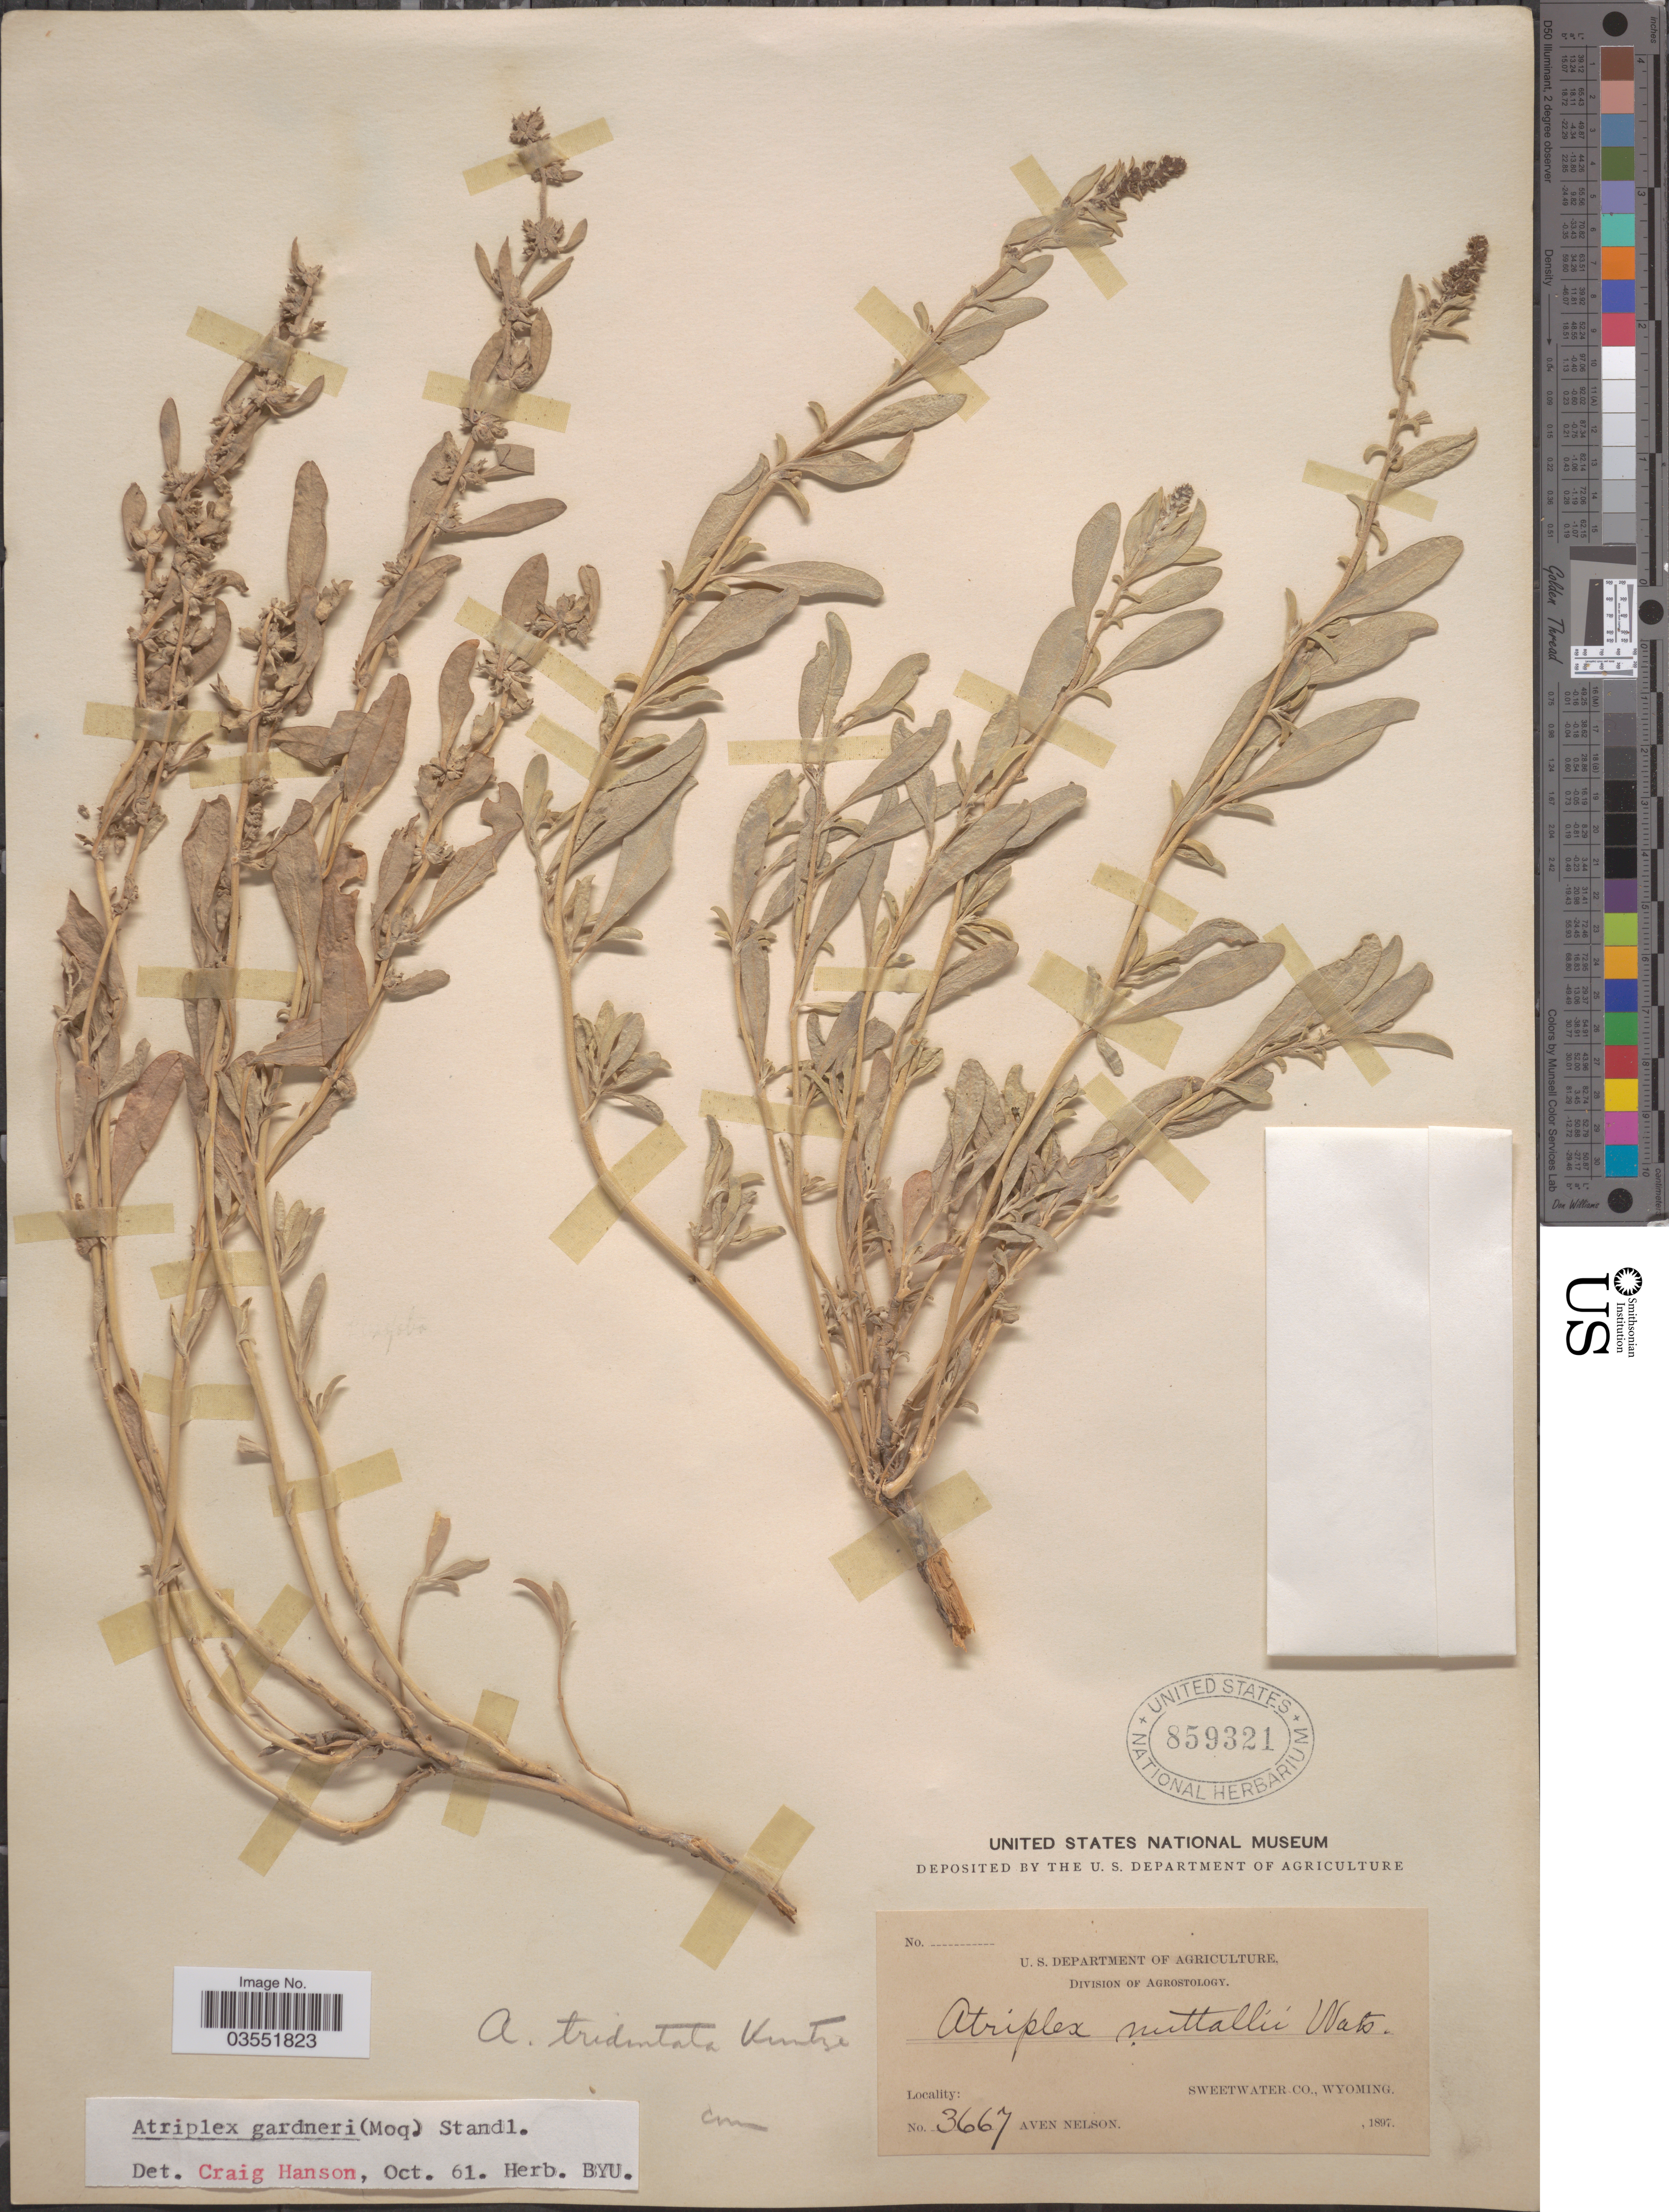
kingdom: Plantae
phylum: Tracheophyta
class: Magnoliopsida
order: Caryophyllales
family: Amaranthaceae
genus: Atriplex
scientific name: Atriplex gardneri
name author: (Moq.) D. Dietr.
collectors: A. Nelson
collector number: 3667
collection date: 1897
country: United States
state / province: Wyoming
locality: Sweetwater Co.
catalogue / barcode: US 859321